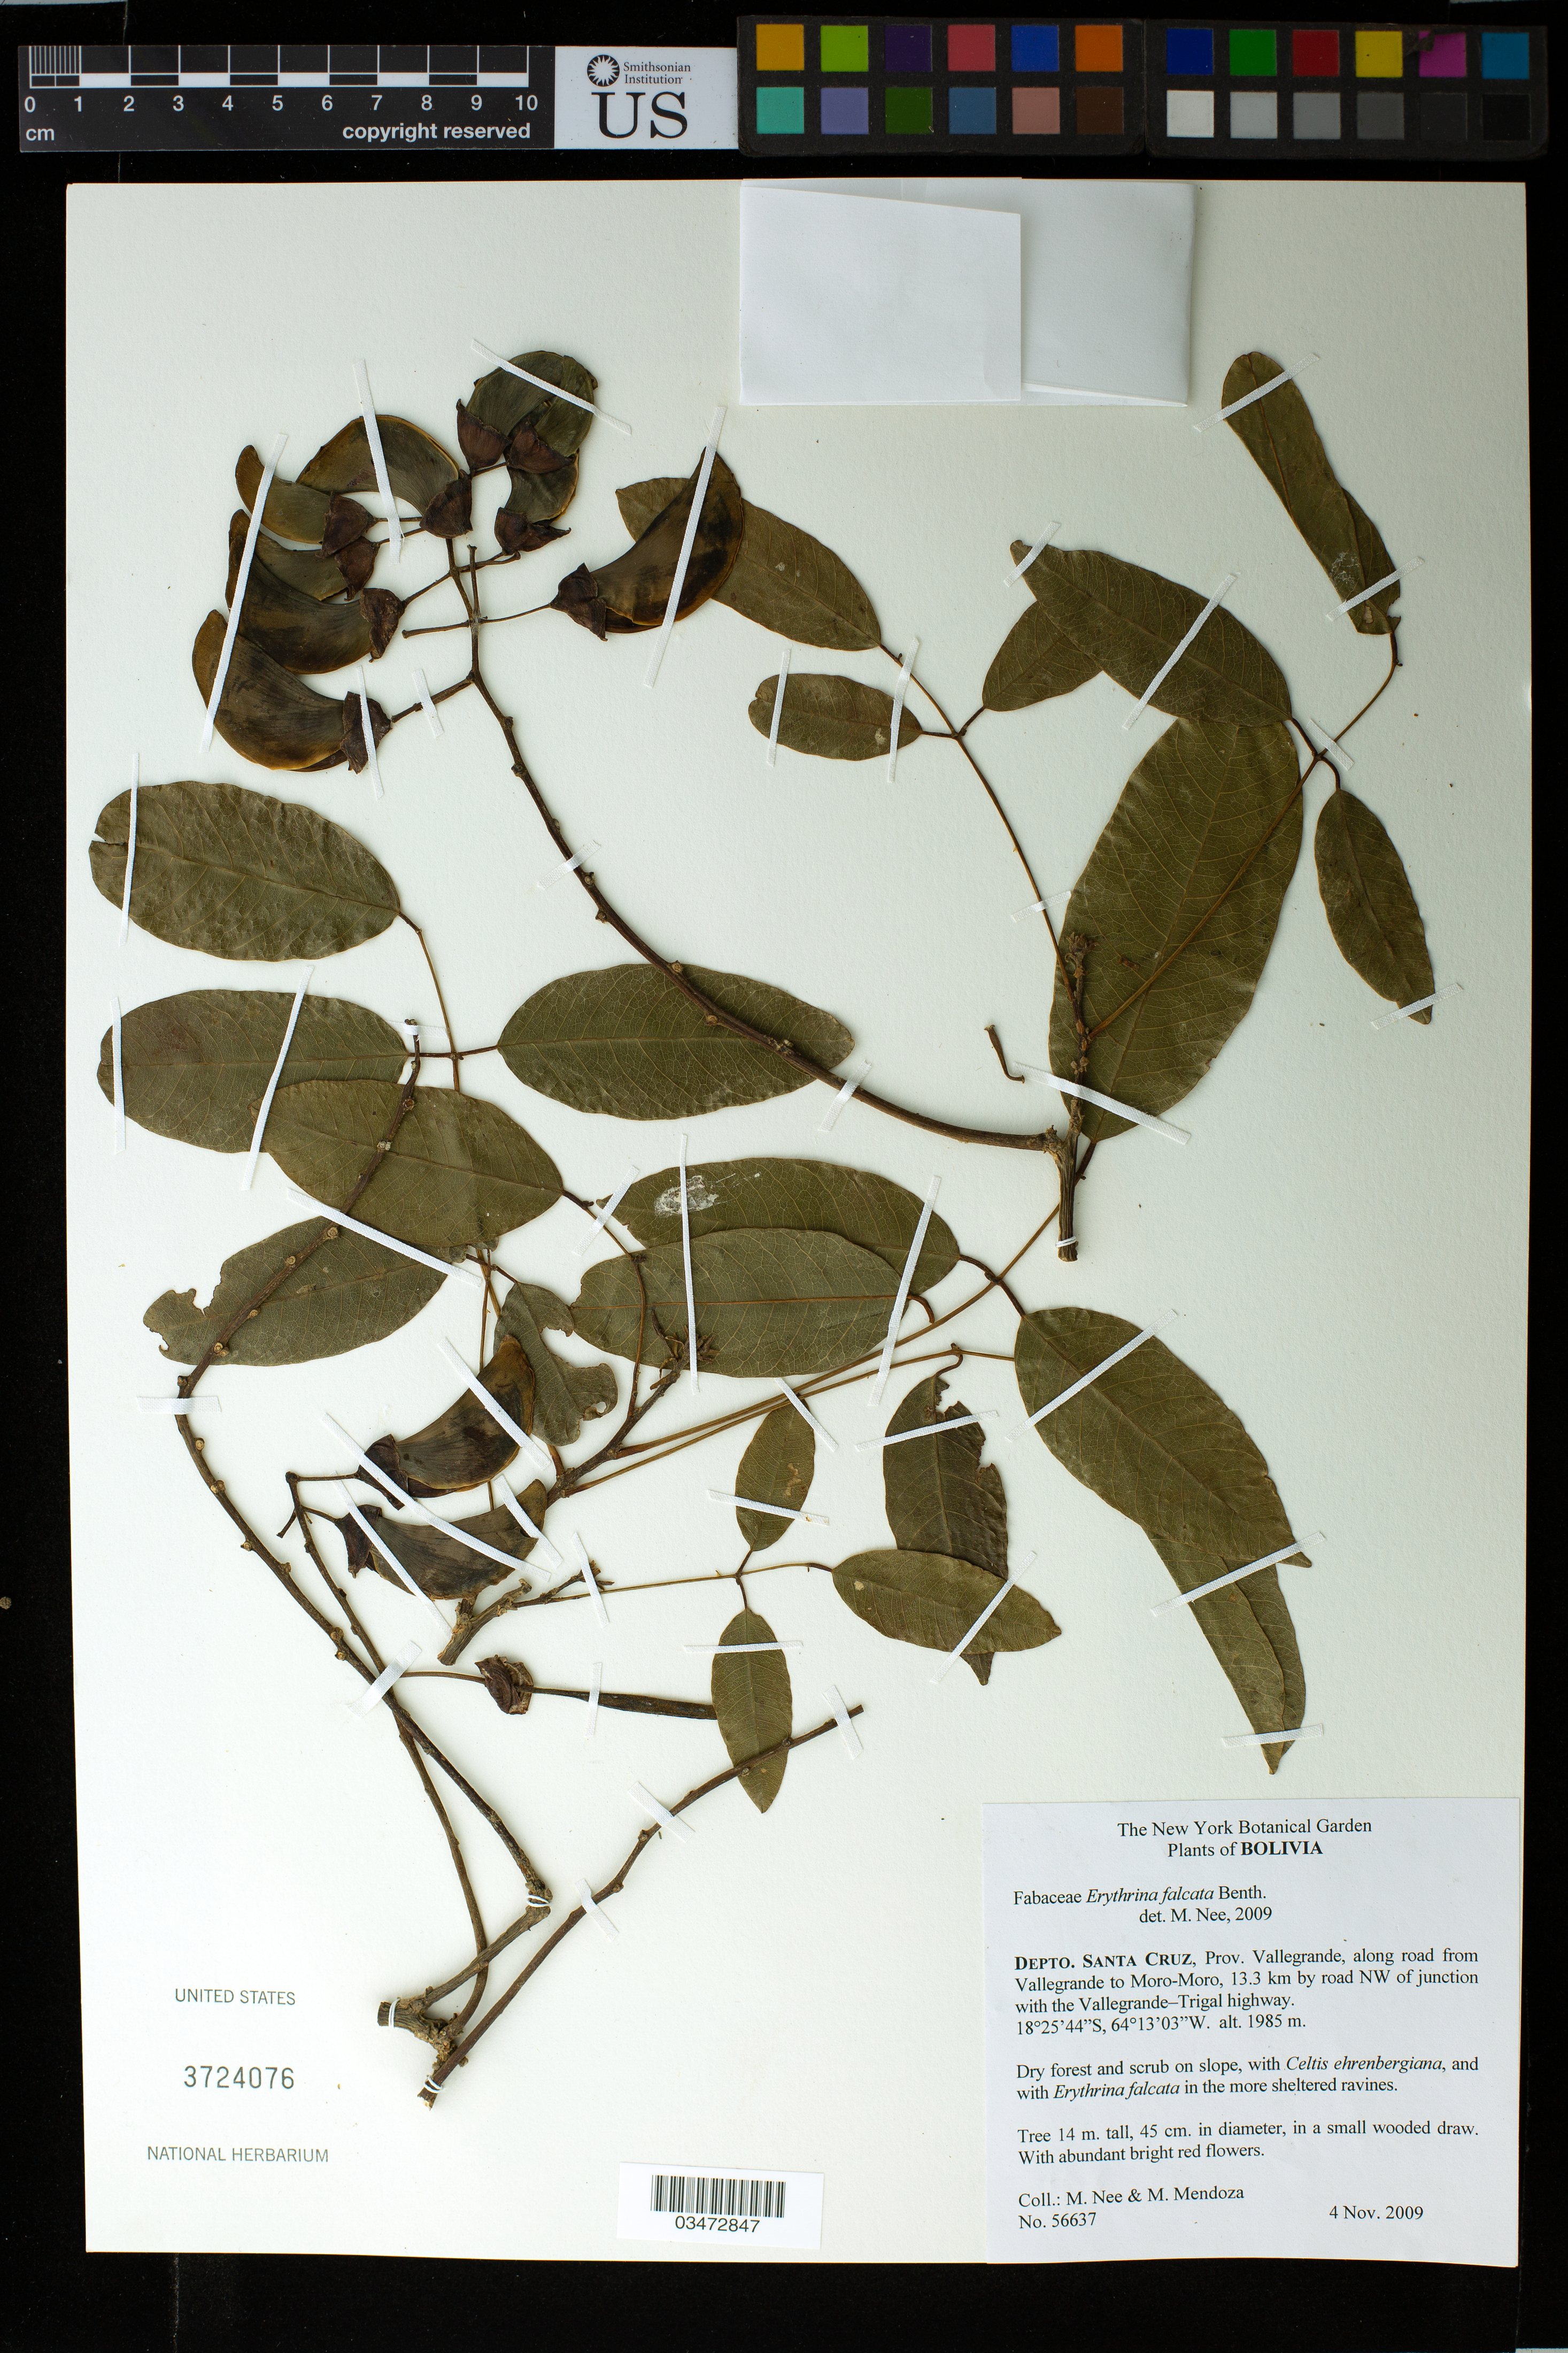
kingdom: Plantae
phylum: Tracheophyta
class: Magnoliopsida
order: Fabales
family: Fabaceae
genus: Erythrina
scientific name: Erythrina falcata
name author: Benth.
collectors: M. Nee & M. Mendoza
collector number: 56637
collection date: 2009-11-04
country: Bolivia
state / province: Santa Cruz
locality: Depto. Santa Cruz, Prov. Vallegrande, along road from Vallegrande to Moro-Moro, 13.3 km by road NW of junction with the Vallegrande-Trigal highway.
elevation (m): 1985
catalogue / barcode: US 3724076